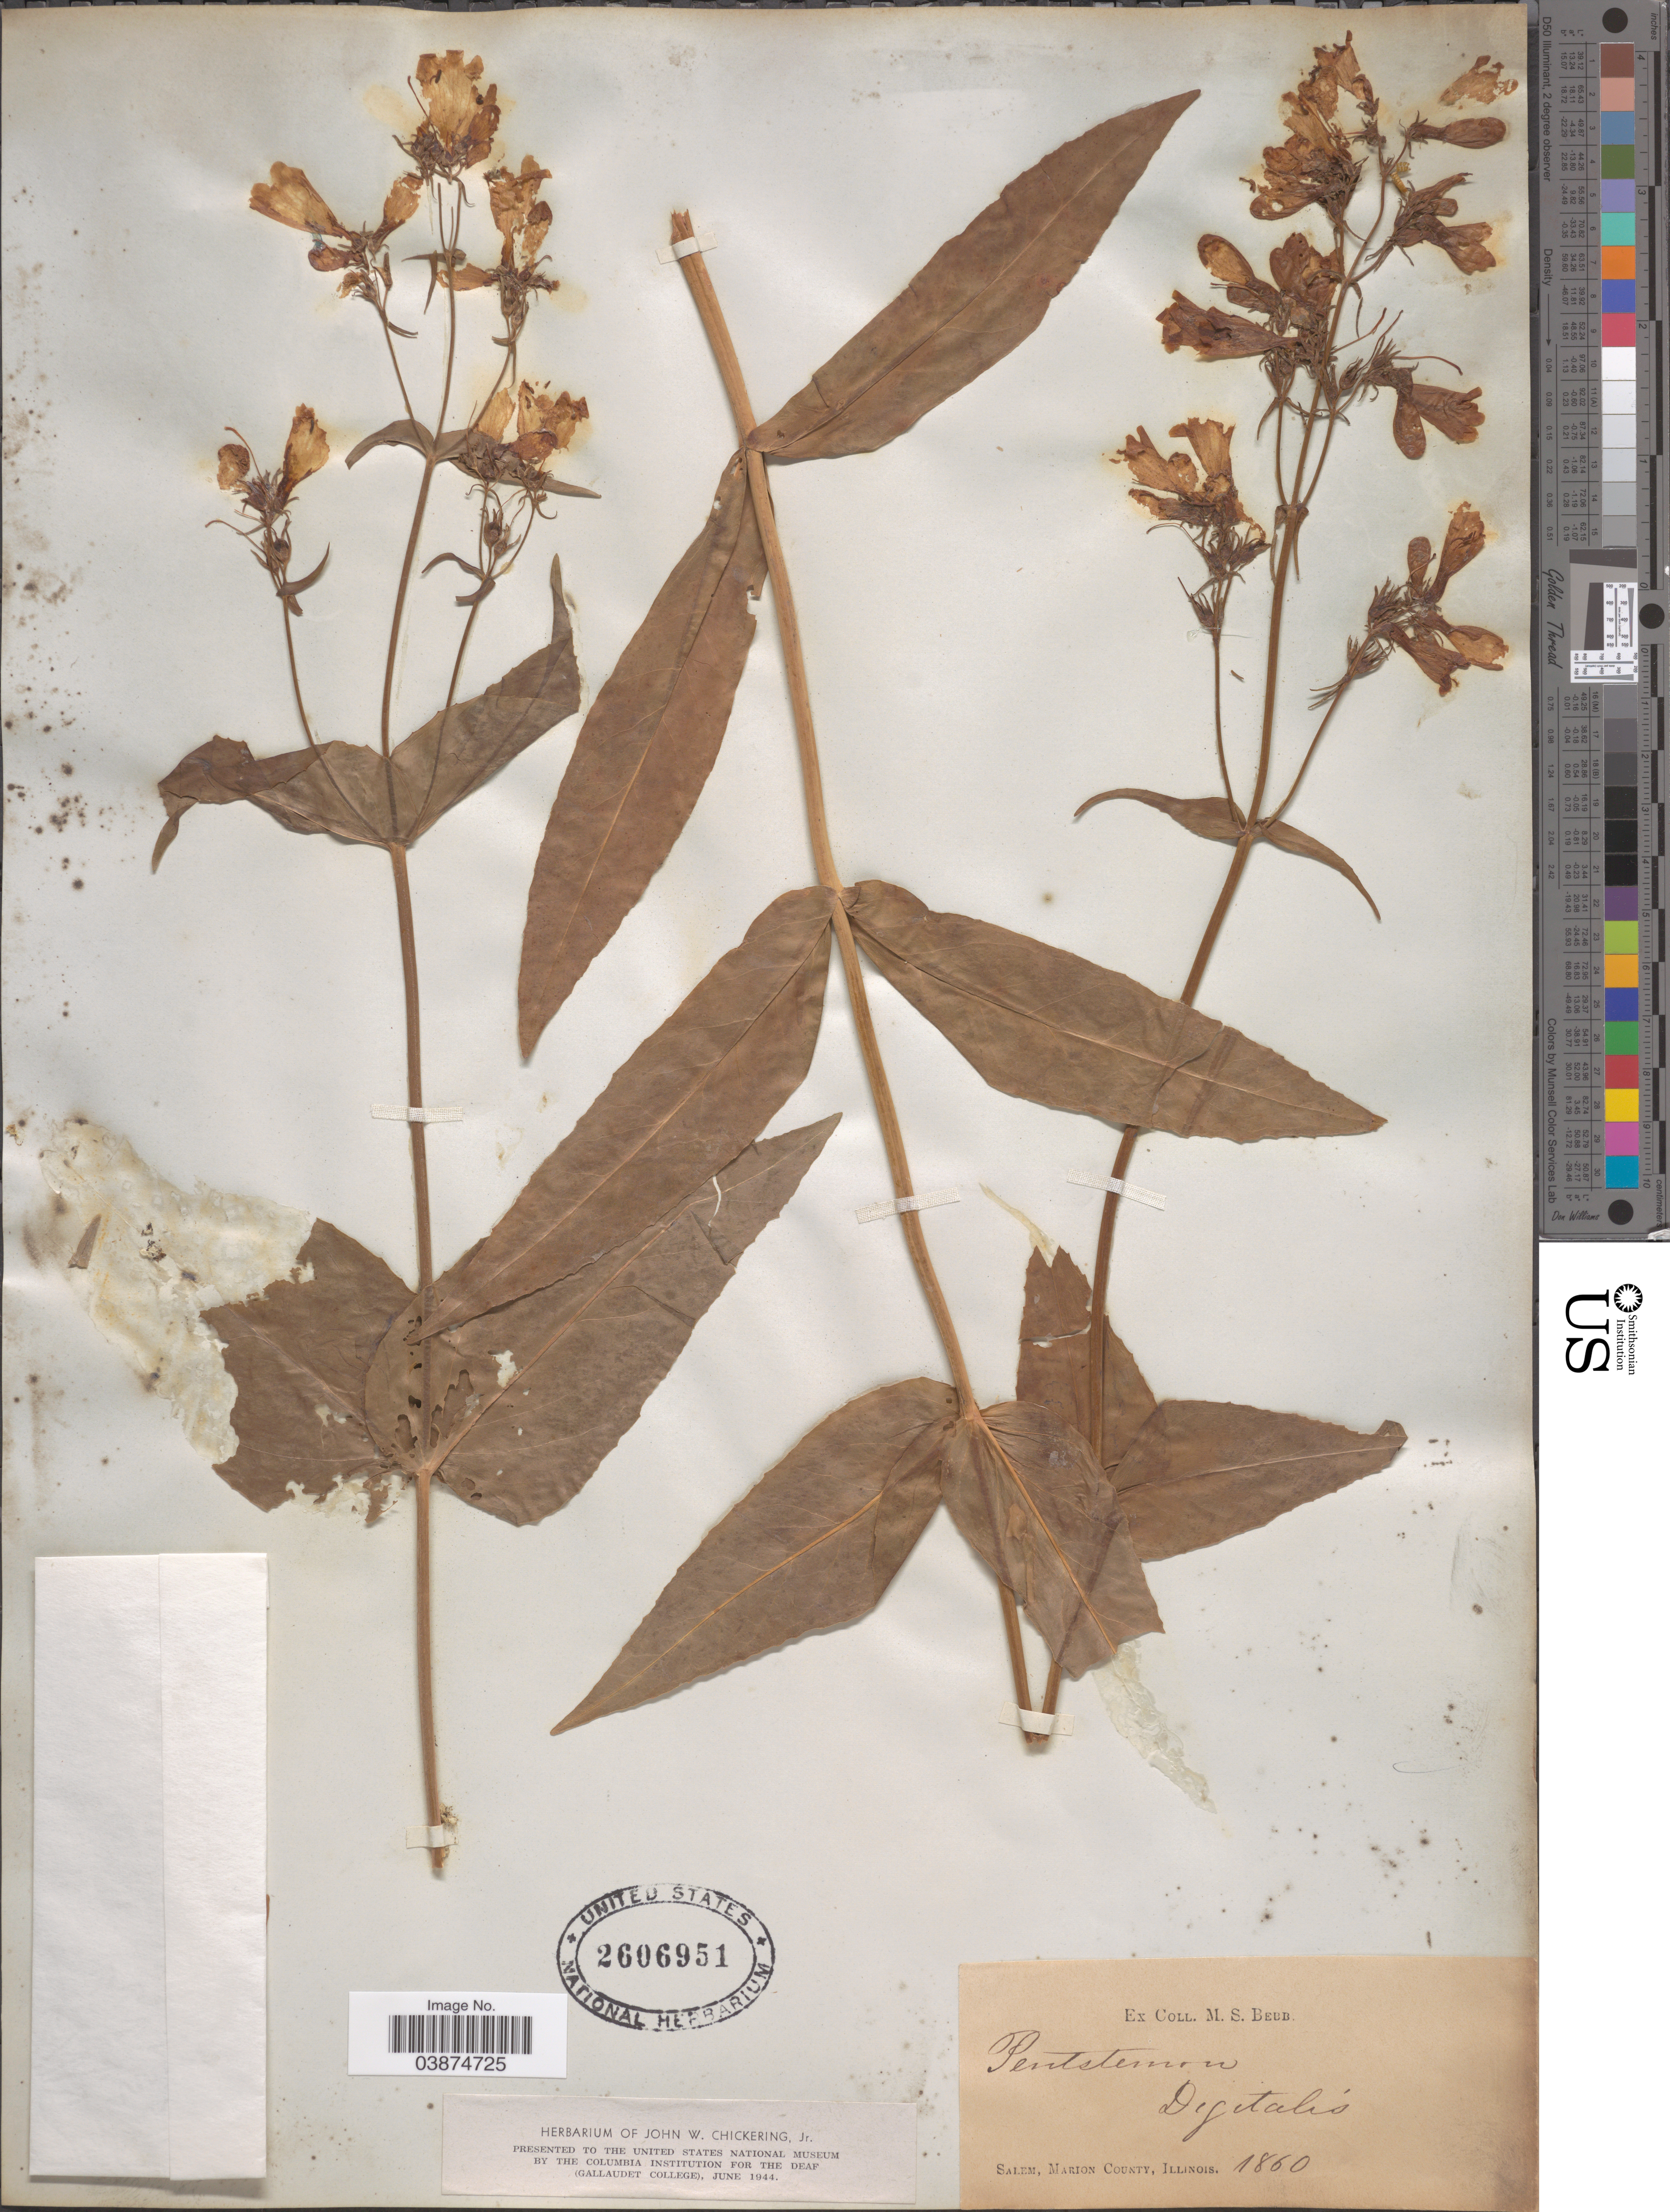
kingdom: Plantae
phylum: Tracheophyta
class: Magnoliopsida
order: Lamiales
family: Plantaginaceae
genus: Penstemon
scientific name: Penstemon digitalis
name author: Nutt. ex Sims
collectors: M. Bebb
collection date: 1860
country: United States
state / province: Illinois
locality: Salem, Marion County.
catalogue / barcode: US 2606951